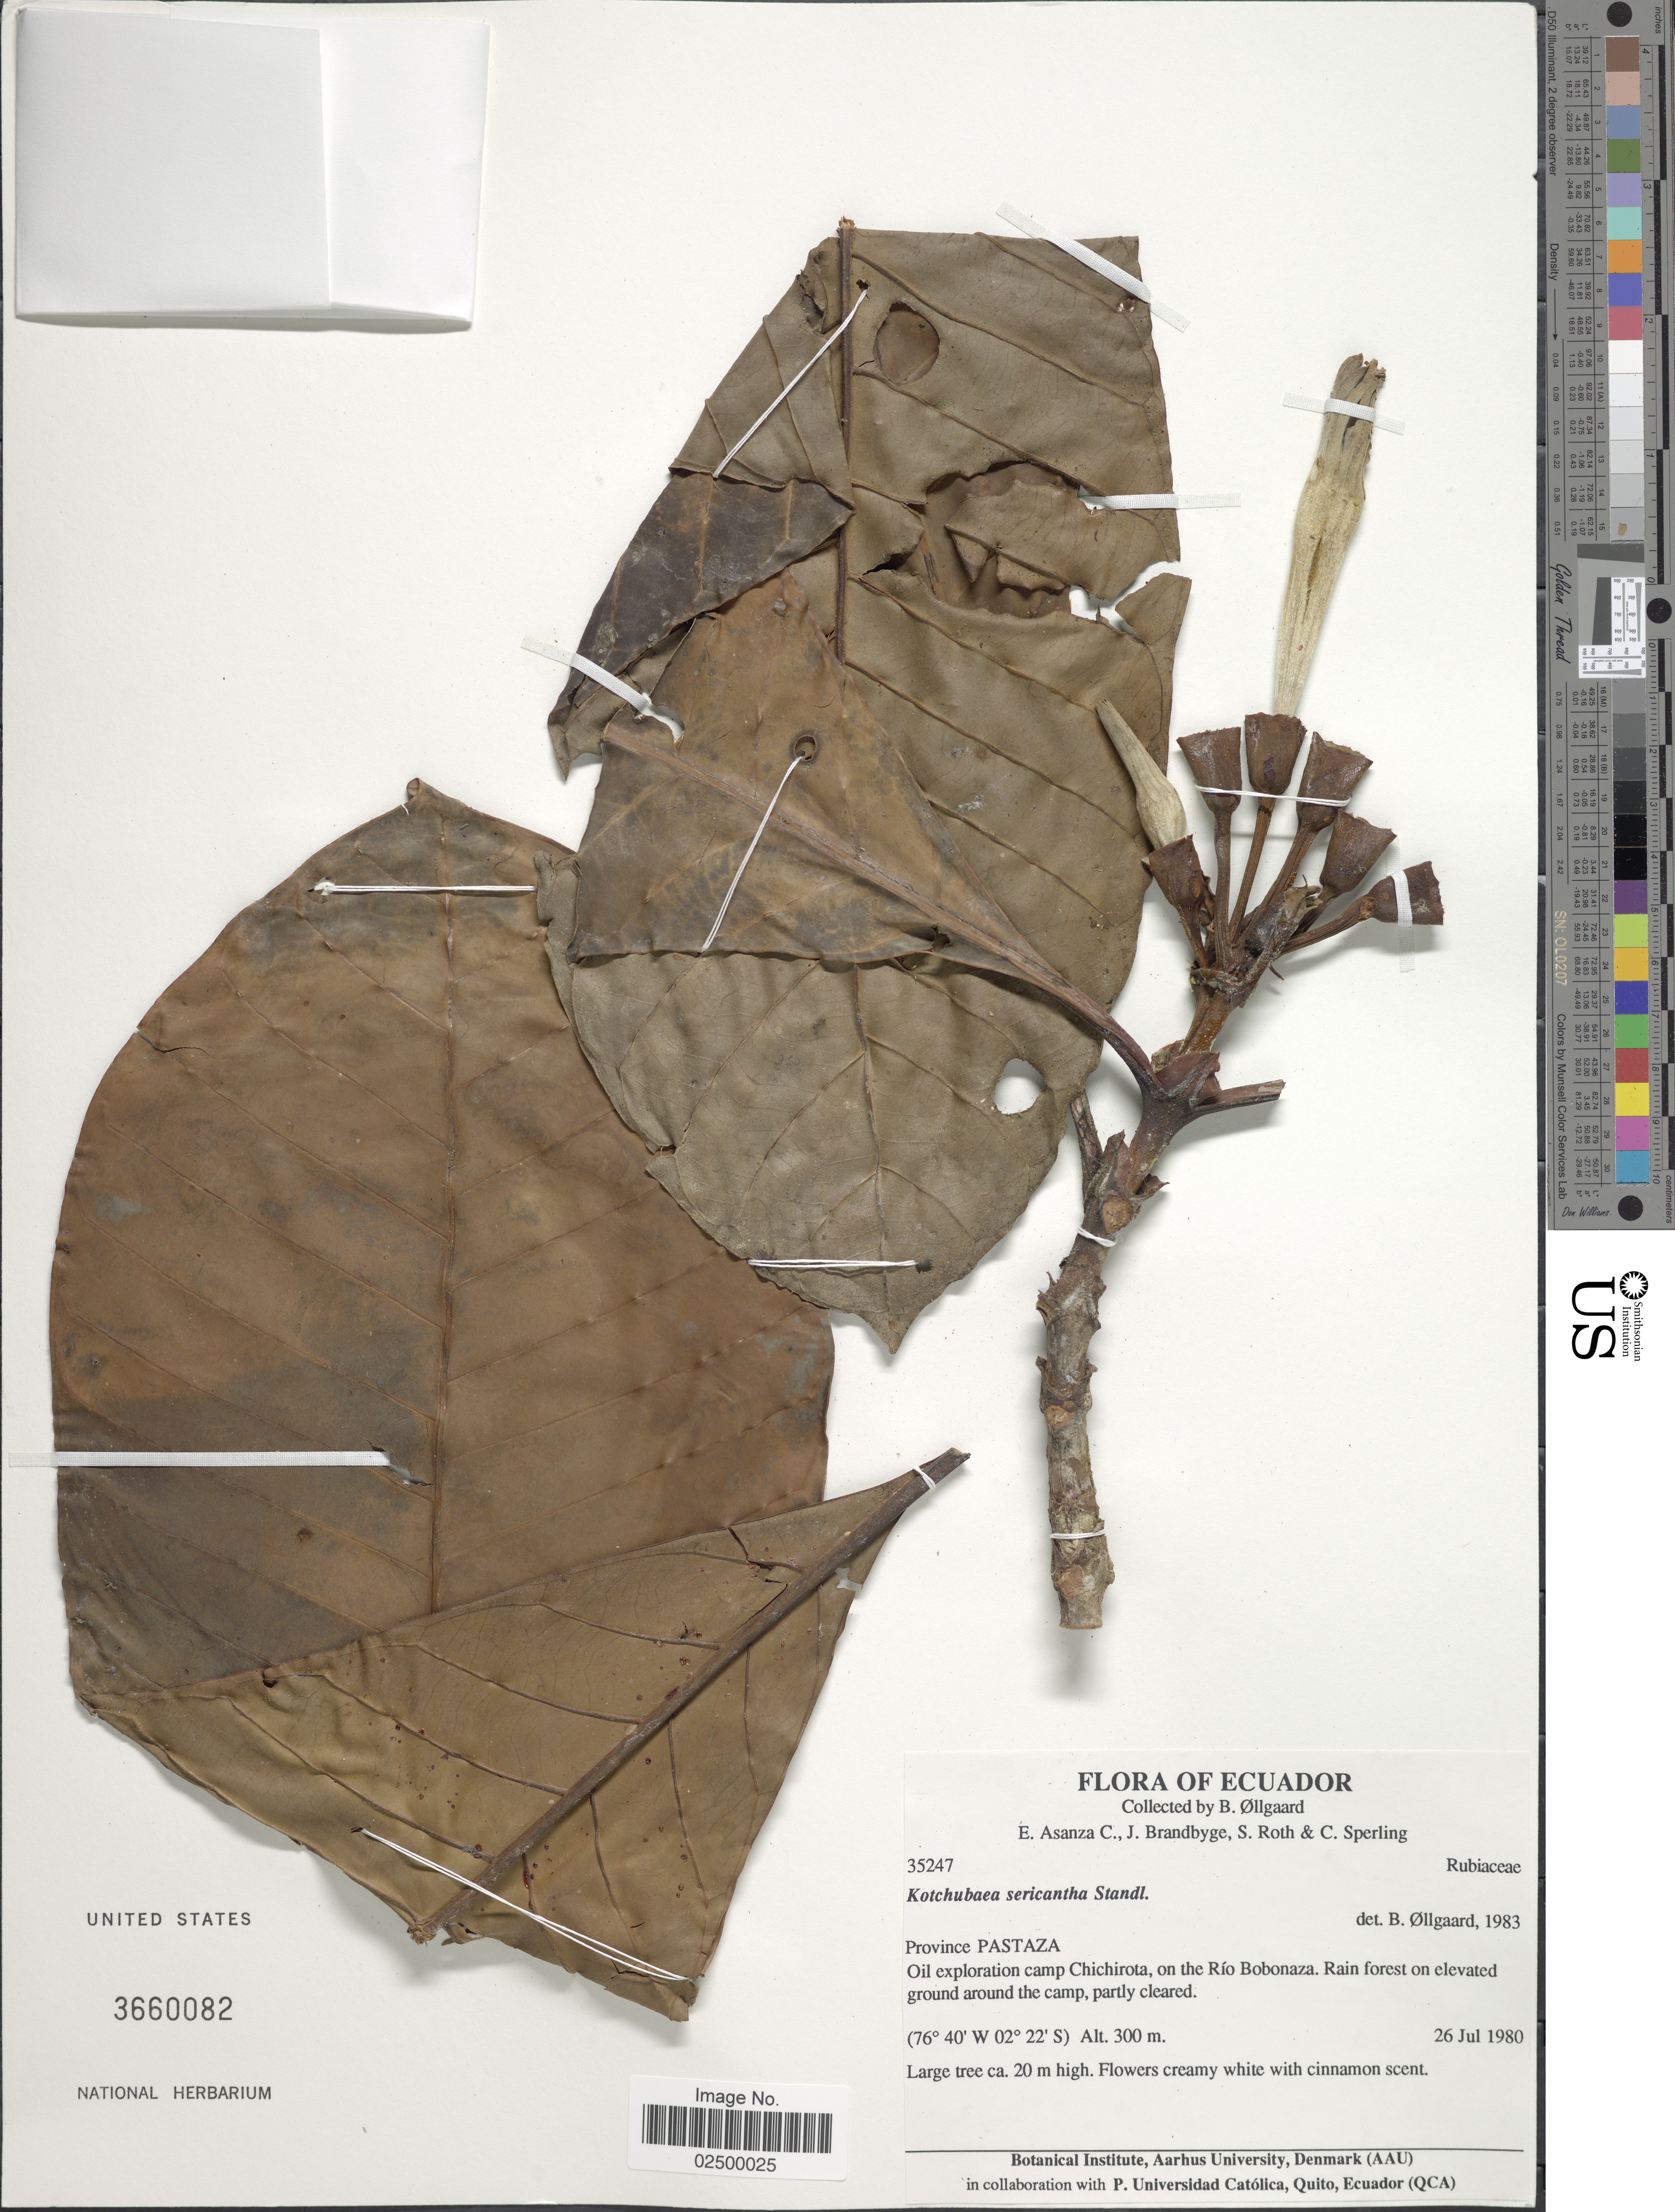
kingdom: Plantae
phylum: Tracheophyta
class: Magnoliopsida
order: Gentianales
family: Rubiaceae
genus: Kutchubaea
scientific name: Kutchubaea sericantha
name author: Standl.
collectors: B. Øllgaard, E. Asanza C., J. Brandbyge, S. Roth & C. Sperling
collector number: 35247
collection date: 1980-07-26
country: Ecuador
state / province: Pastaza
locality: Oil exploration camp Chichirota, on the Rio Bobonaza, rain forest on elevated ground the camp, partly cleared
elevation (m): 300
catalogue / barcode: US 3660082